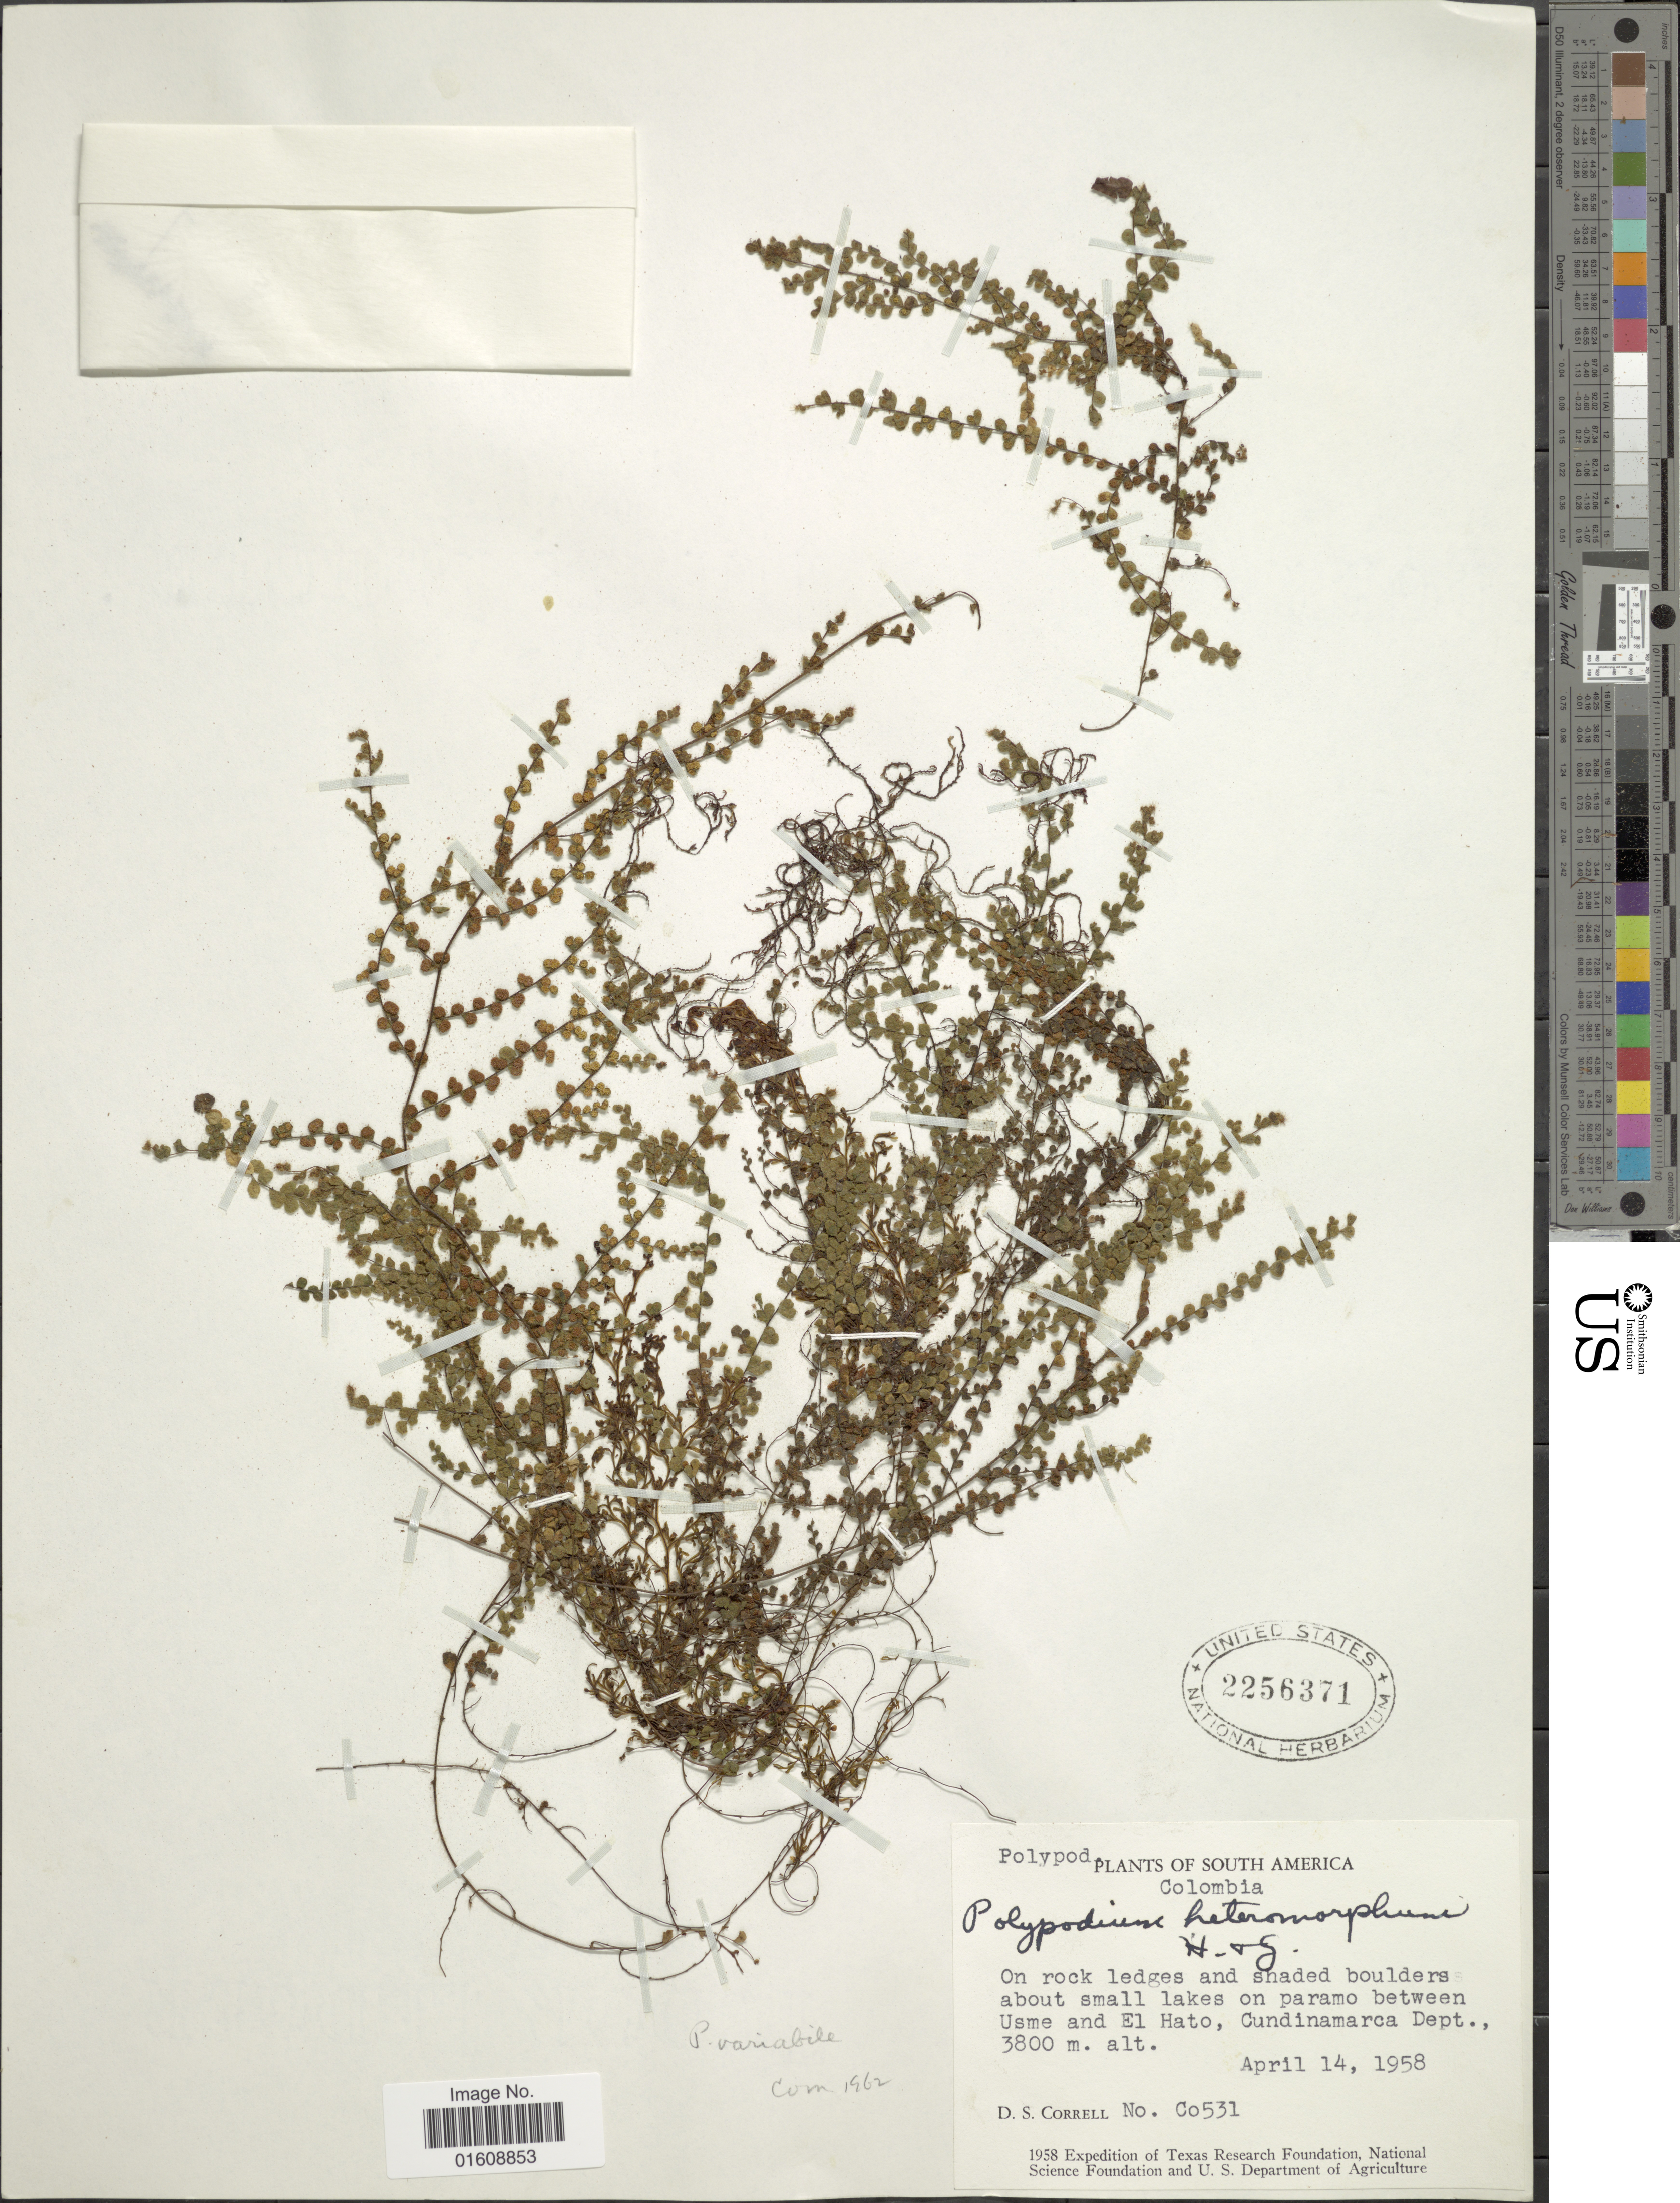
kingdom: Plantae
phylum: Tracheophyta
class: Polypodiopsida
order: Polypodiales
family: Polypodiaceae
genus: Alansmia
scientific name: Alansmia variabilis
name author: (Mett.) Moguel & M. Kessler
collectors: D. S. Correll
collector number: Co531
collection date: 1958-04-14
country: Colombia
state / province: Cundinamarca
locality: On rock ledges and shaded boulders about small lakes on paramo between Usme and El Hato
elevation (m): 3800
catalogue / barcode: US 2256371